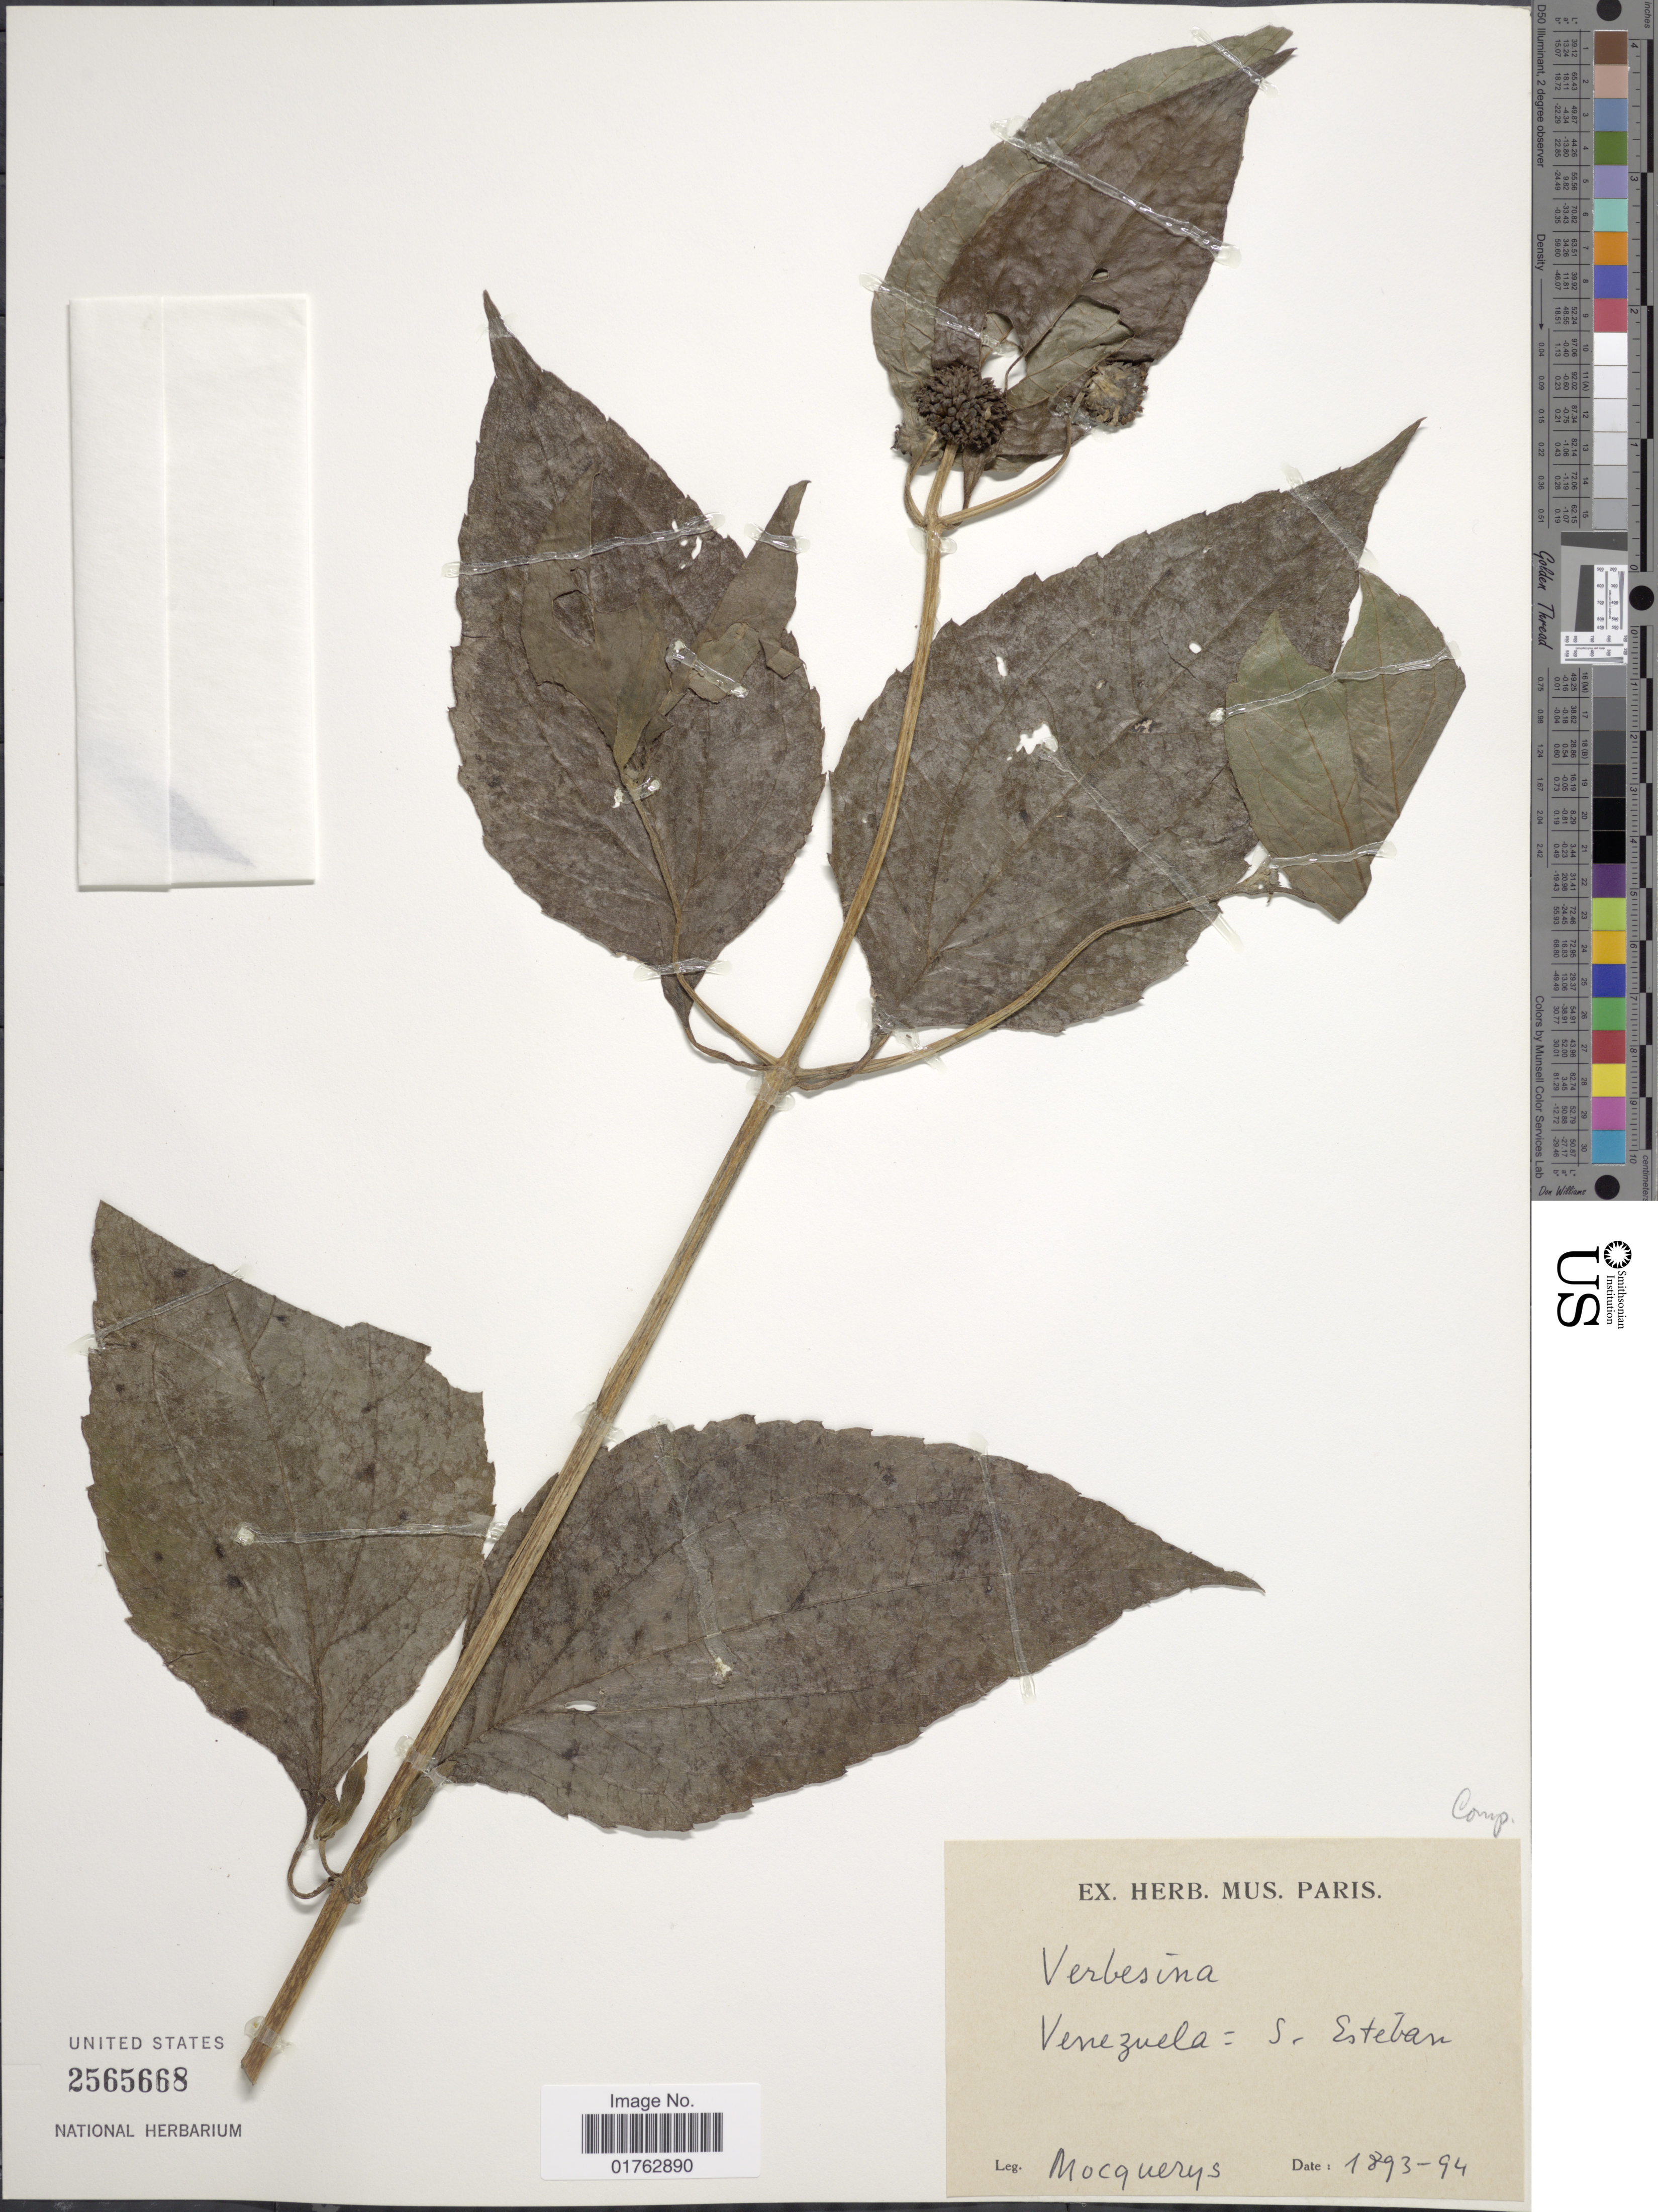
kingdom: Plantae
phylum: Tracheophyta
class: Magnoliopsida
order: Asterales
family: Asteraceae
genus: Wulffia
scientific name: Wulffia baccata var. baccata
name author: (L.) Kuntze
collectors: A. Mocquerys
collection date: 1893/1894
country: Venezuela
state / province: Carabobo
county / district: Puerto Cabello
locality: San Esteban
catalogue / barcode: US 2565668